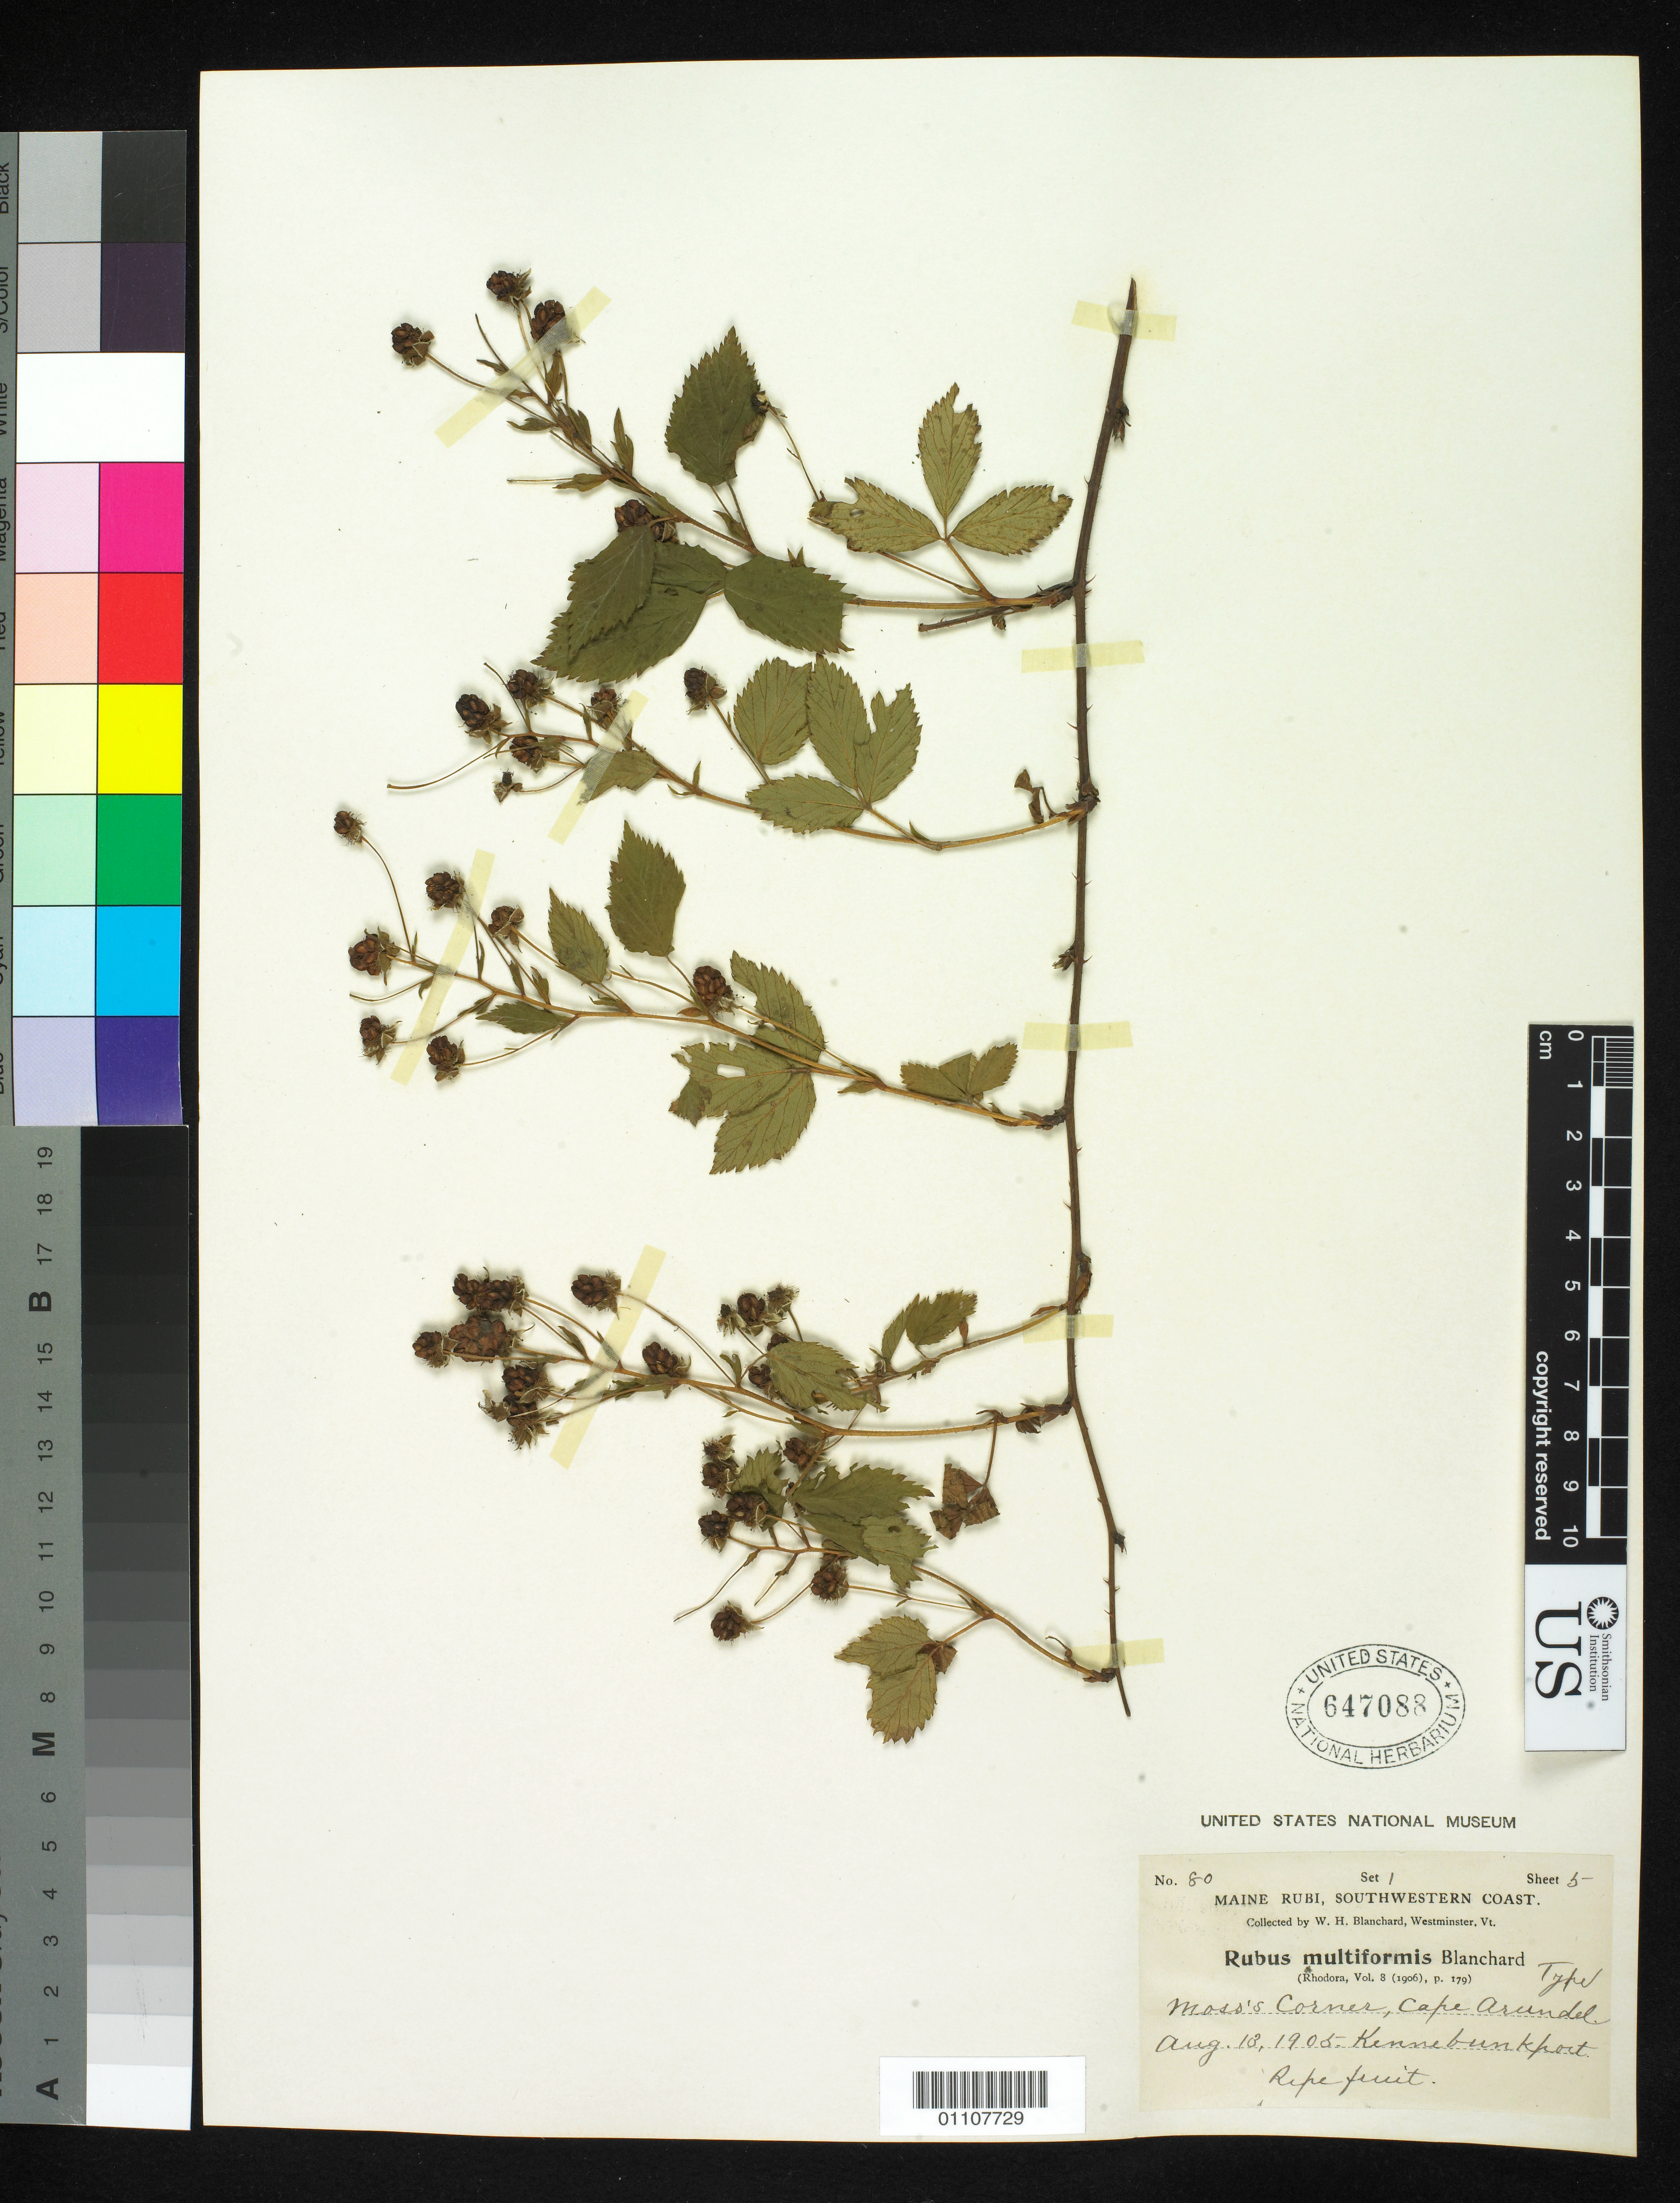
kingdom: Plantae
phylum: Tracheophyta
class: Magnoliopsida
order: Rosales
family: Rosaceae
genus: Rubus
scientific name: Rubus multiformis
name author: Blanch.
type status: Syntype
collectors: W. H. Blanchard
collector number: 80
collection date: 1905-08-13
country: United States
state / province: Maine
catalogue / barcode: US 647088